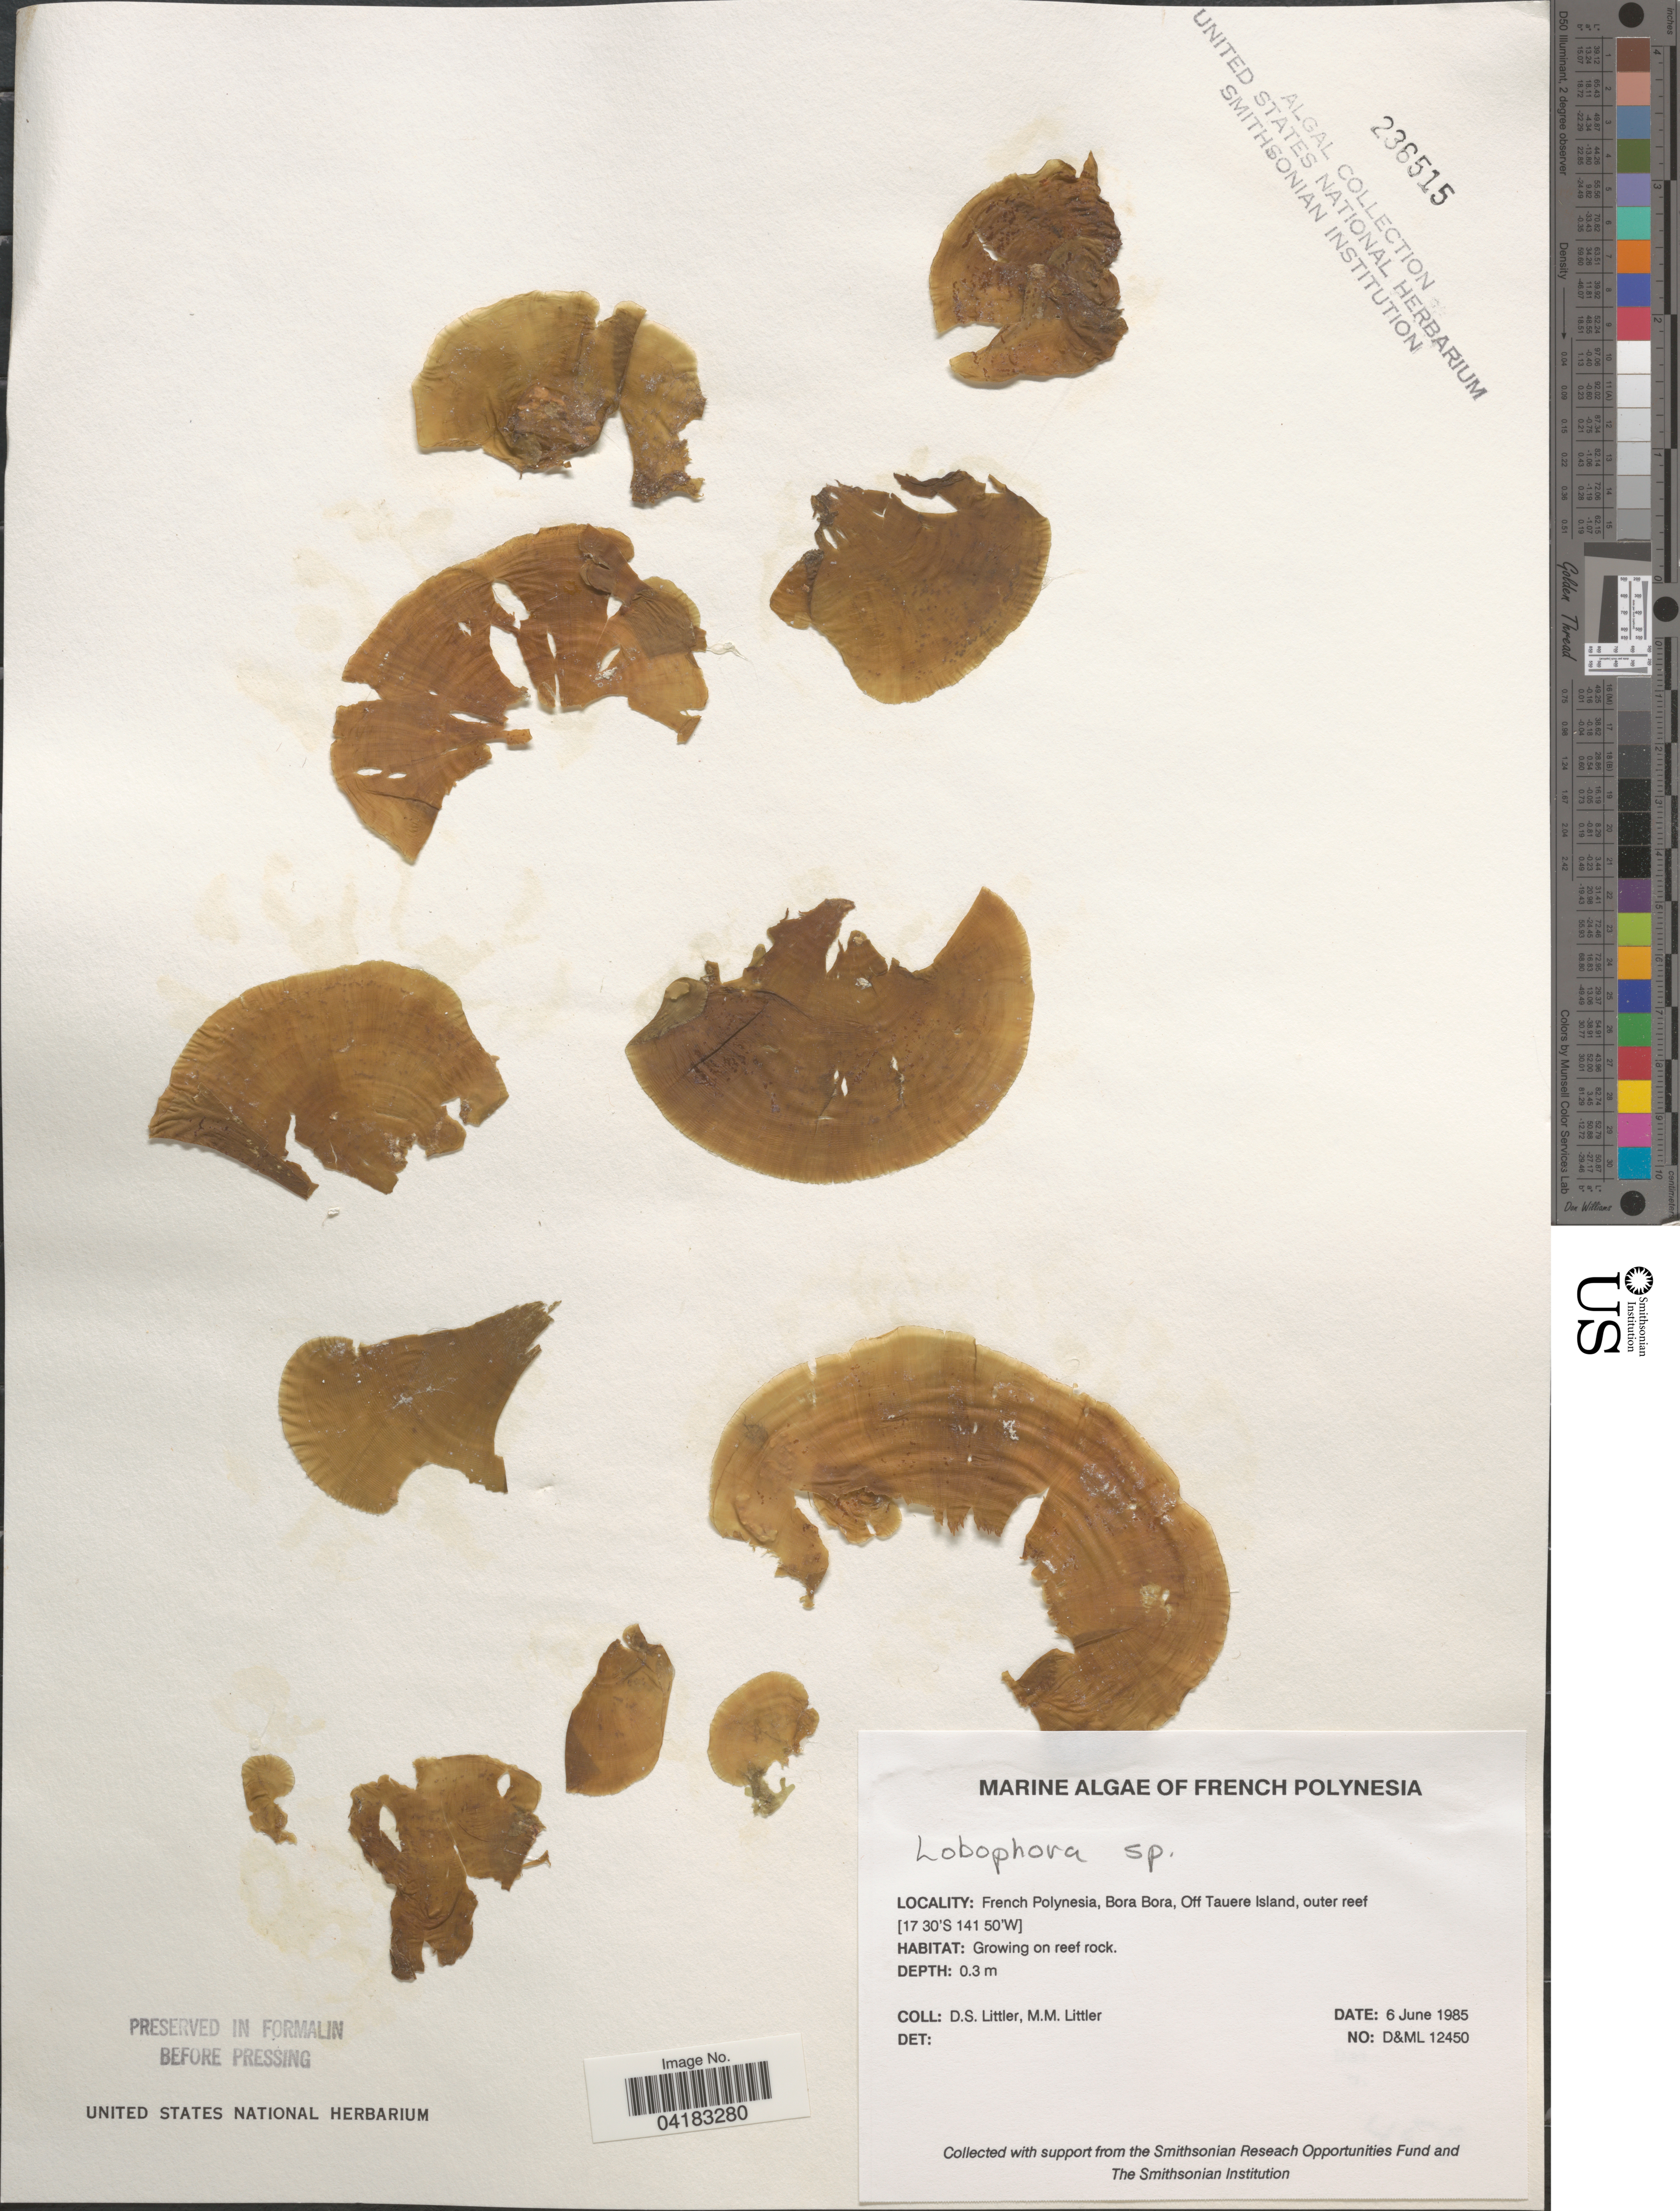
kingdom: Chromista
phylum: Ochrophyta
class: Phaeophyceae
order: Dictyotales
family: Dictyotaceae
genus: Lobophora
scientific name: Lobophora sp.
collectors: D. S. Littler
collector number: D&ML12450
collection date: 1985-06-06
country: French Polynesia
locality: Bora Bora, Off Tauere Island, outer reef.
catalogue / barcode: US 236515